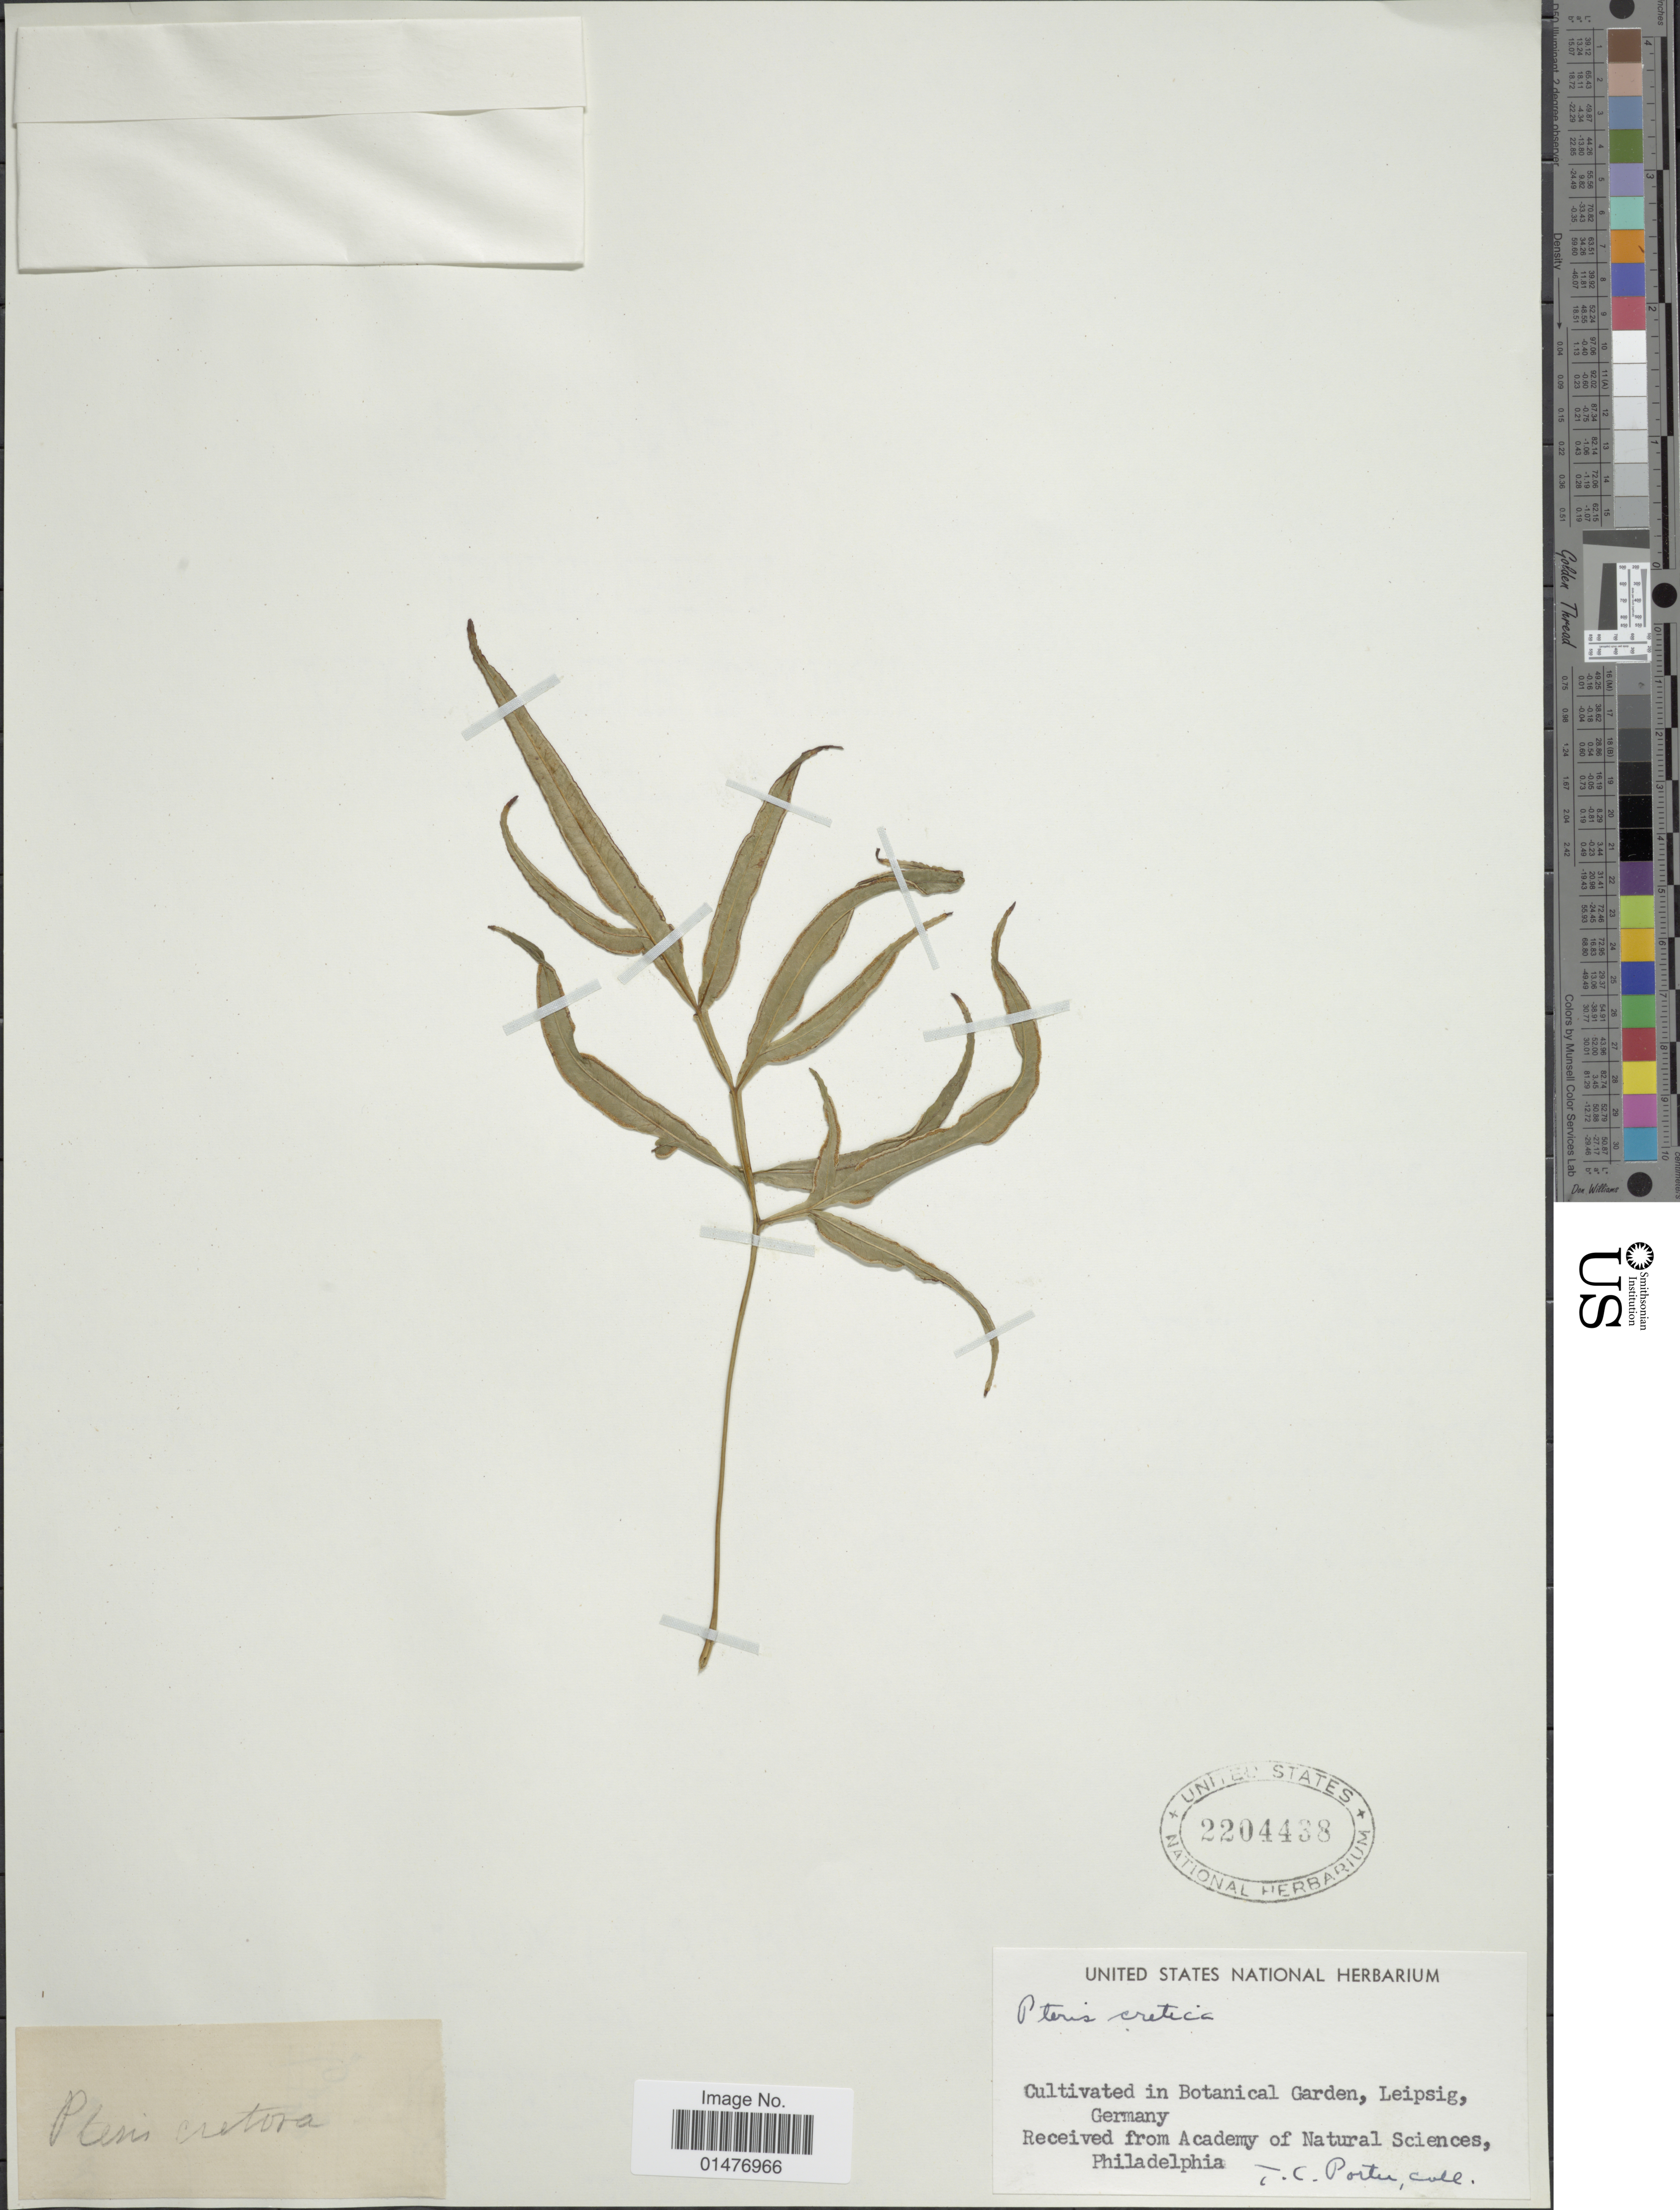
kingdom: Plantae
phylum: Tracheophyta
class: Polypodiopsida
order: Polypodiales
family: Pteridaceae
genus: Pteris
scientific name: Pteris cretica var. cretica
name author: L.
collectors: T. C. Porter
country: Germany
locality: In Botanical Garden, leipsig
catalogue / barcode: US 2204438